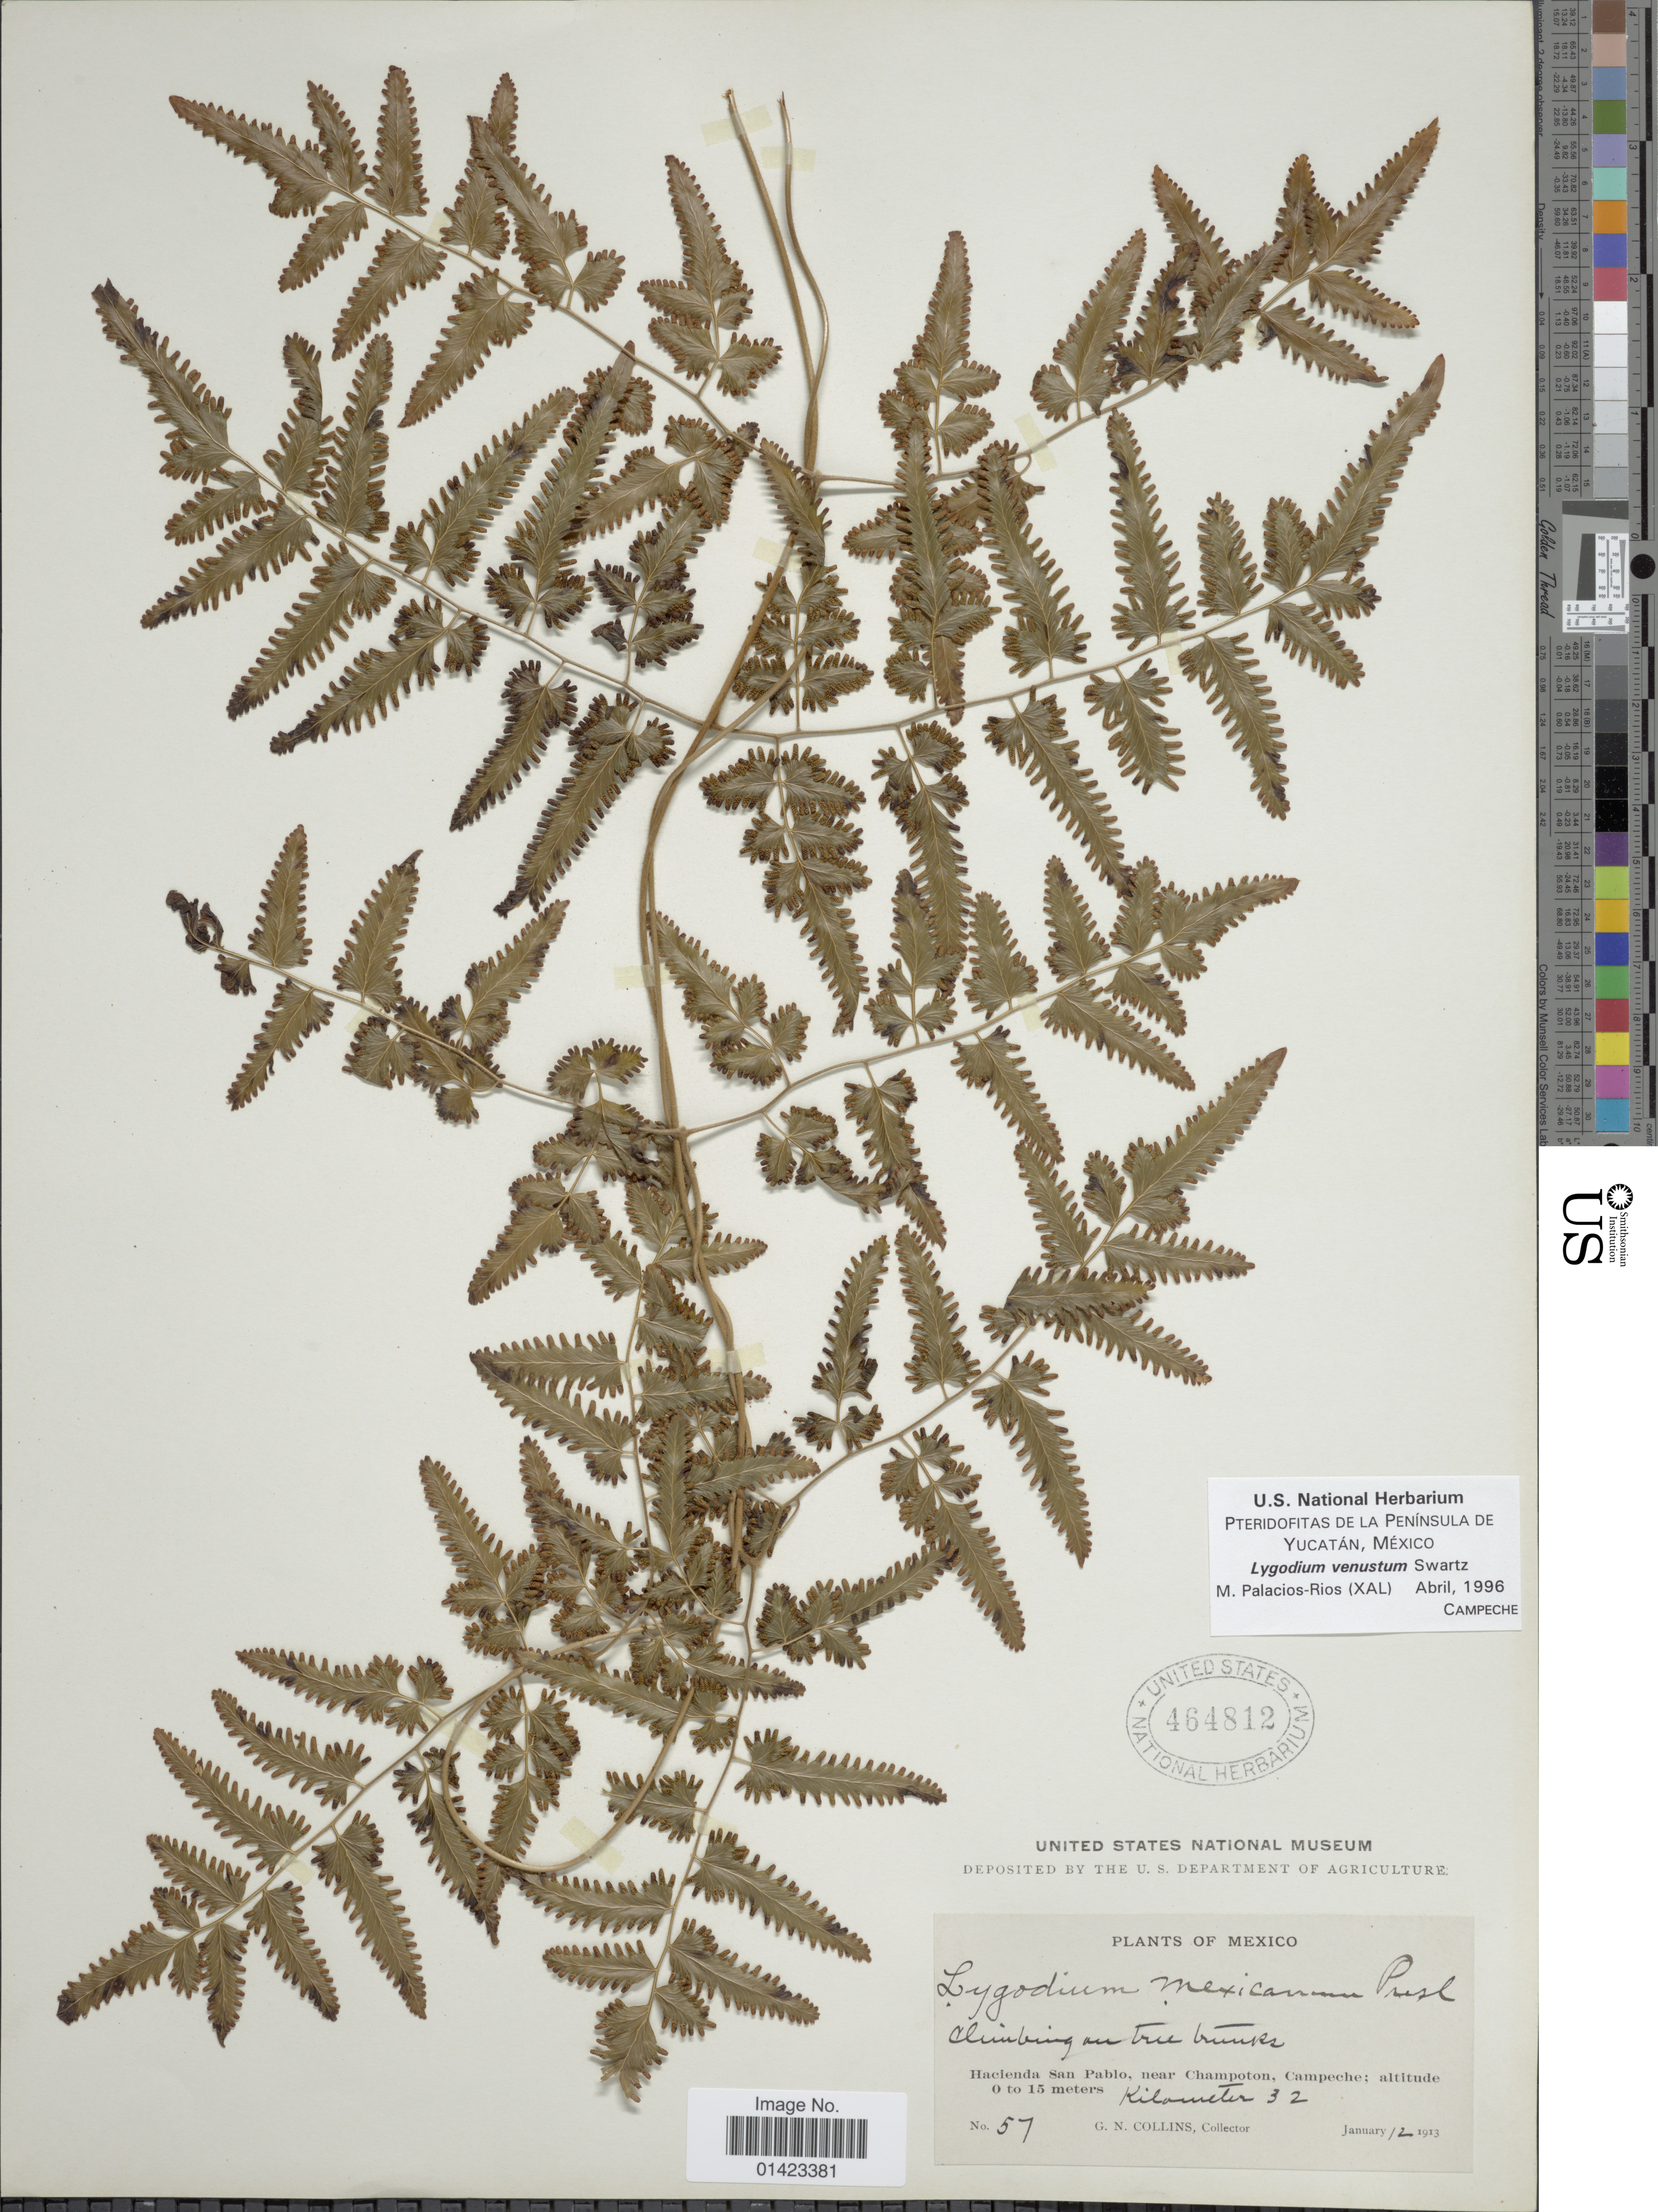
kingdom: Plantae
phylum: Tracheophyta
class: Polypodiopsida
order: Schizaeales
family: Lygodiaceae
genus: Lygodium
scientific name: Lygodium venustum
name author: Sw.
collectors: G. Collins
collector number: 57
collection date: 1913-01-12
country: Mexico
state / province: Campeche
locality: Hacienda San Pablo near Champoton, Campeche, kilometer 32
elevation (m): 0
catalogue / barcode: US 464812